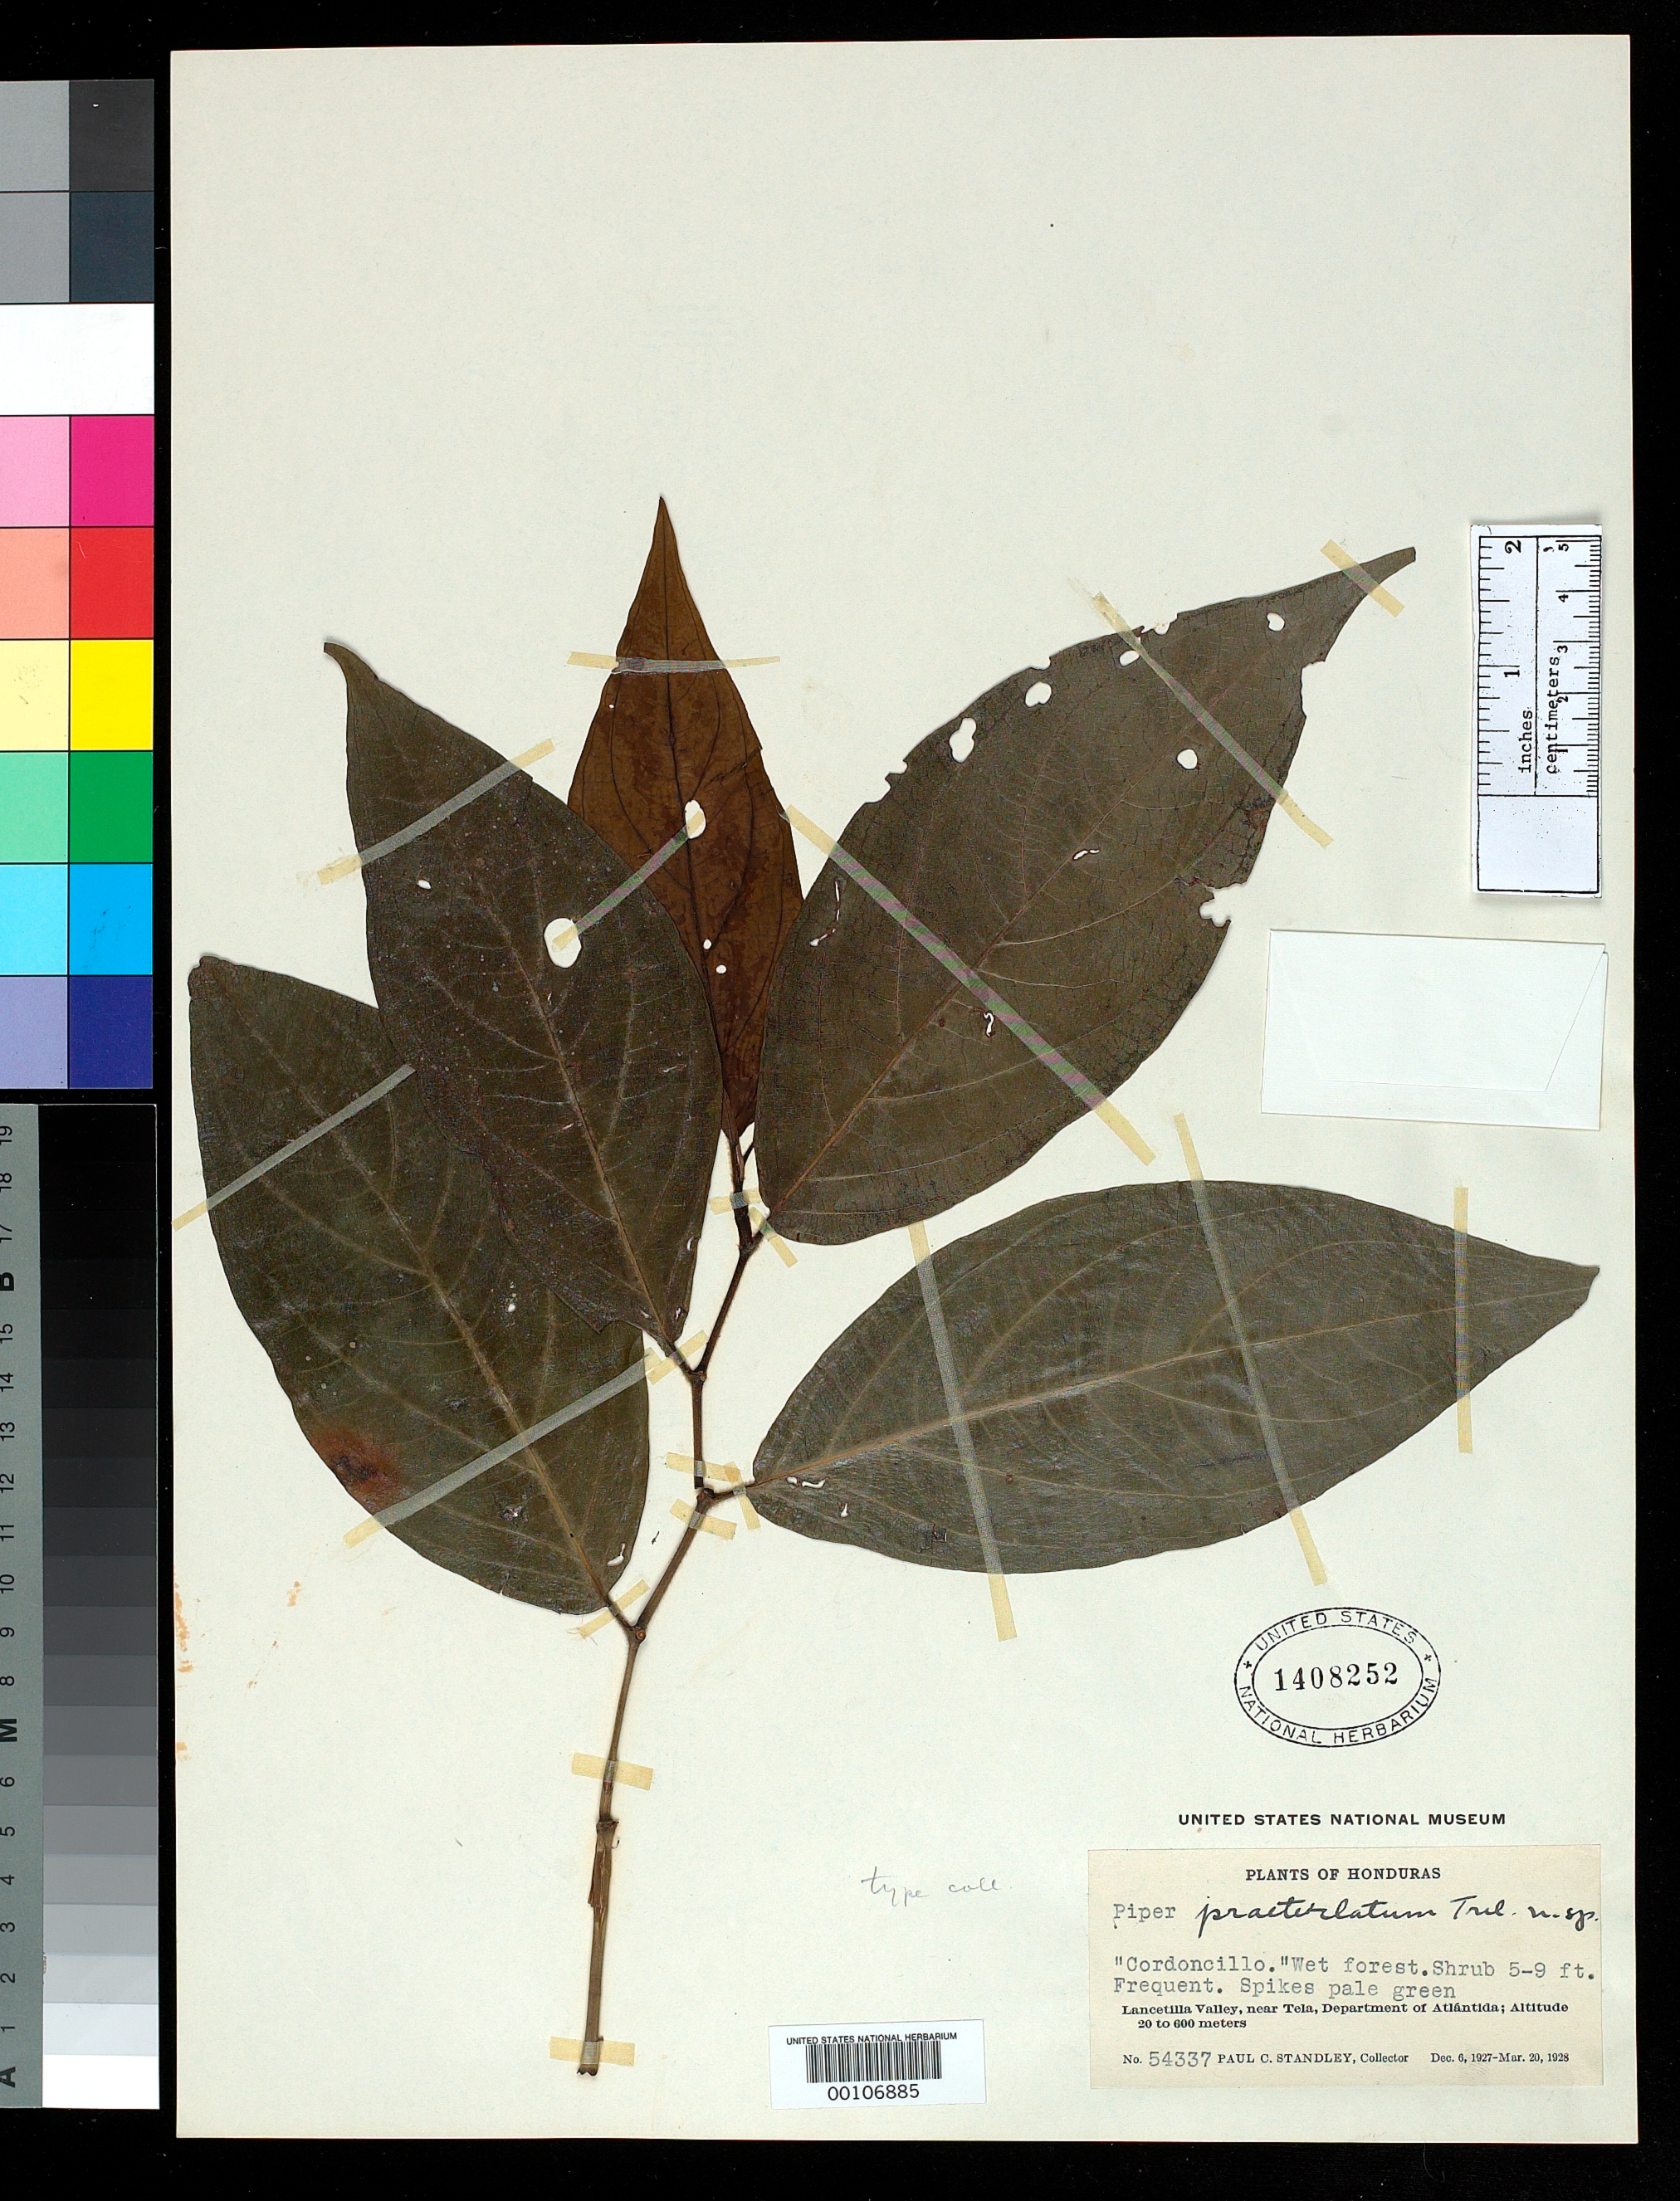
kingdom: Plantae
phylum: Tracheophyta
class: Magnoliopsida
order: Piperales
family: Piperaceae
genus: Piper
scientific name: Piper praeterlatum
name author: Trel.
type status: Isotype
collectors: P. C. Standley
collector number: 54337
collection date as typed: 11 Jan 1928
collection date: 1928-01-11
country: Honduras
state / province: Atlántida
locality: Lancetilla Valley, near Tela.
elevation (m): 100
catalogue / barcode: US 1408252